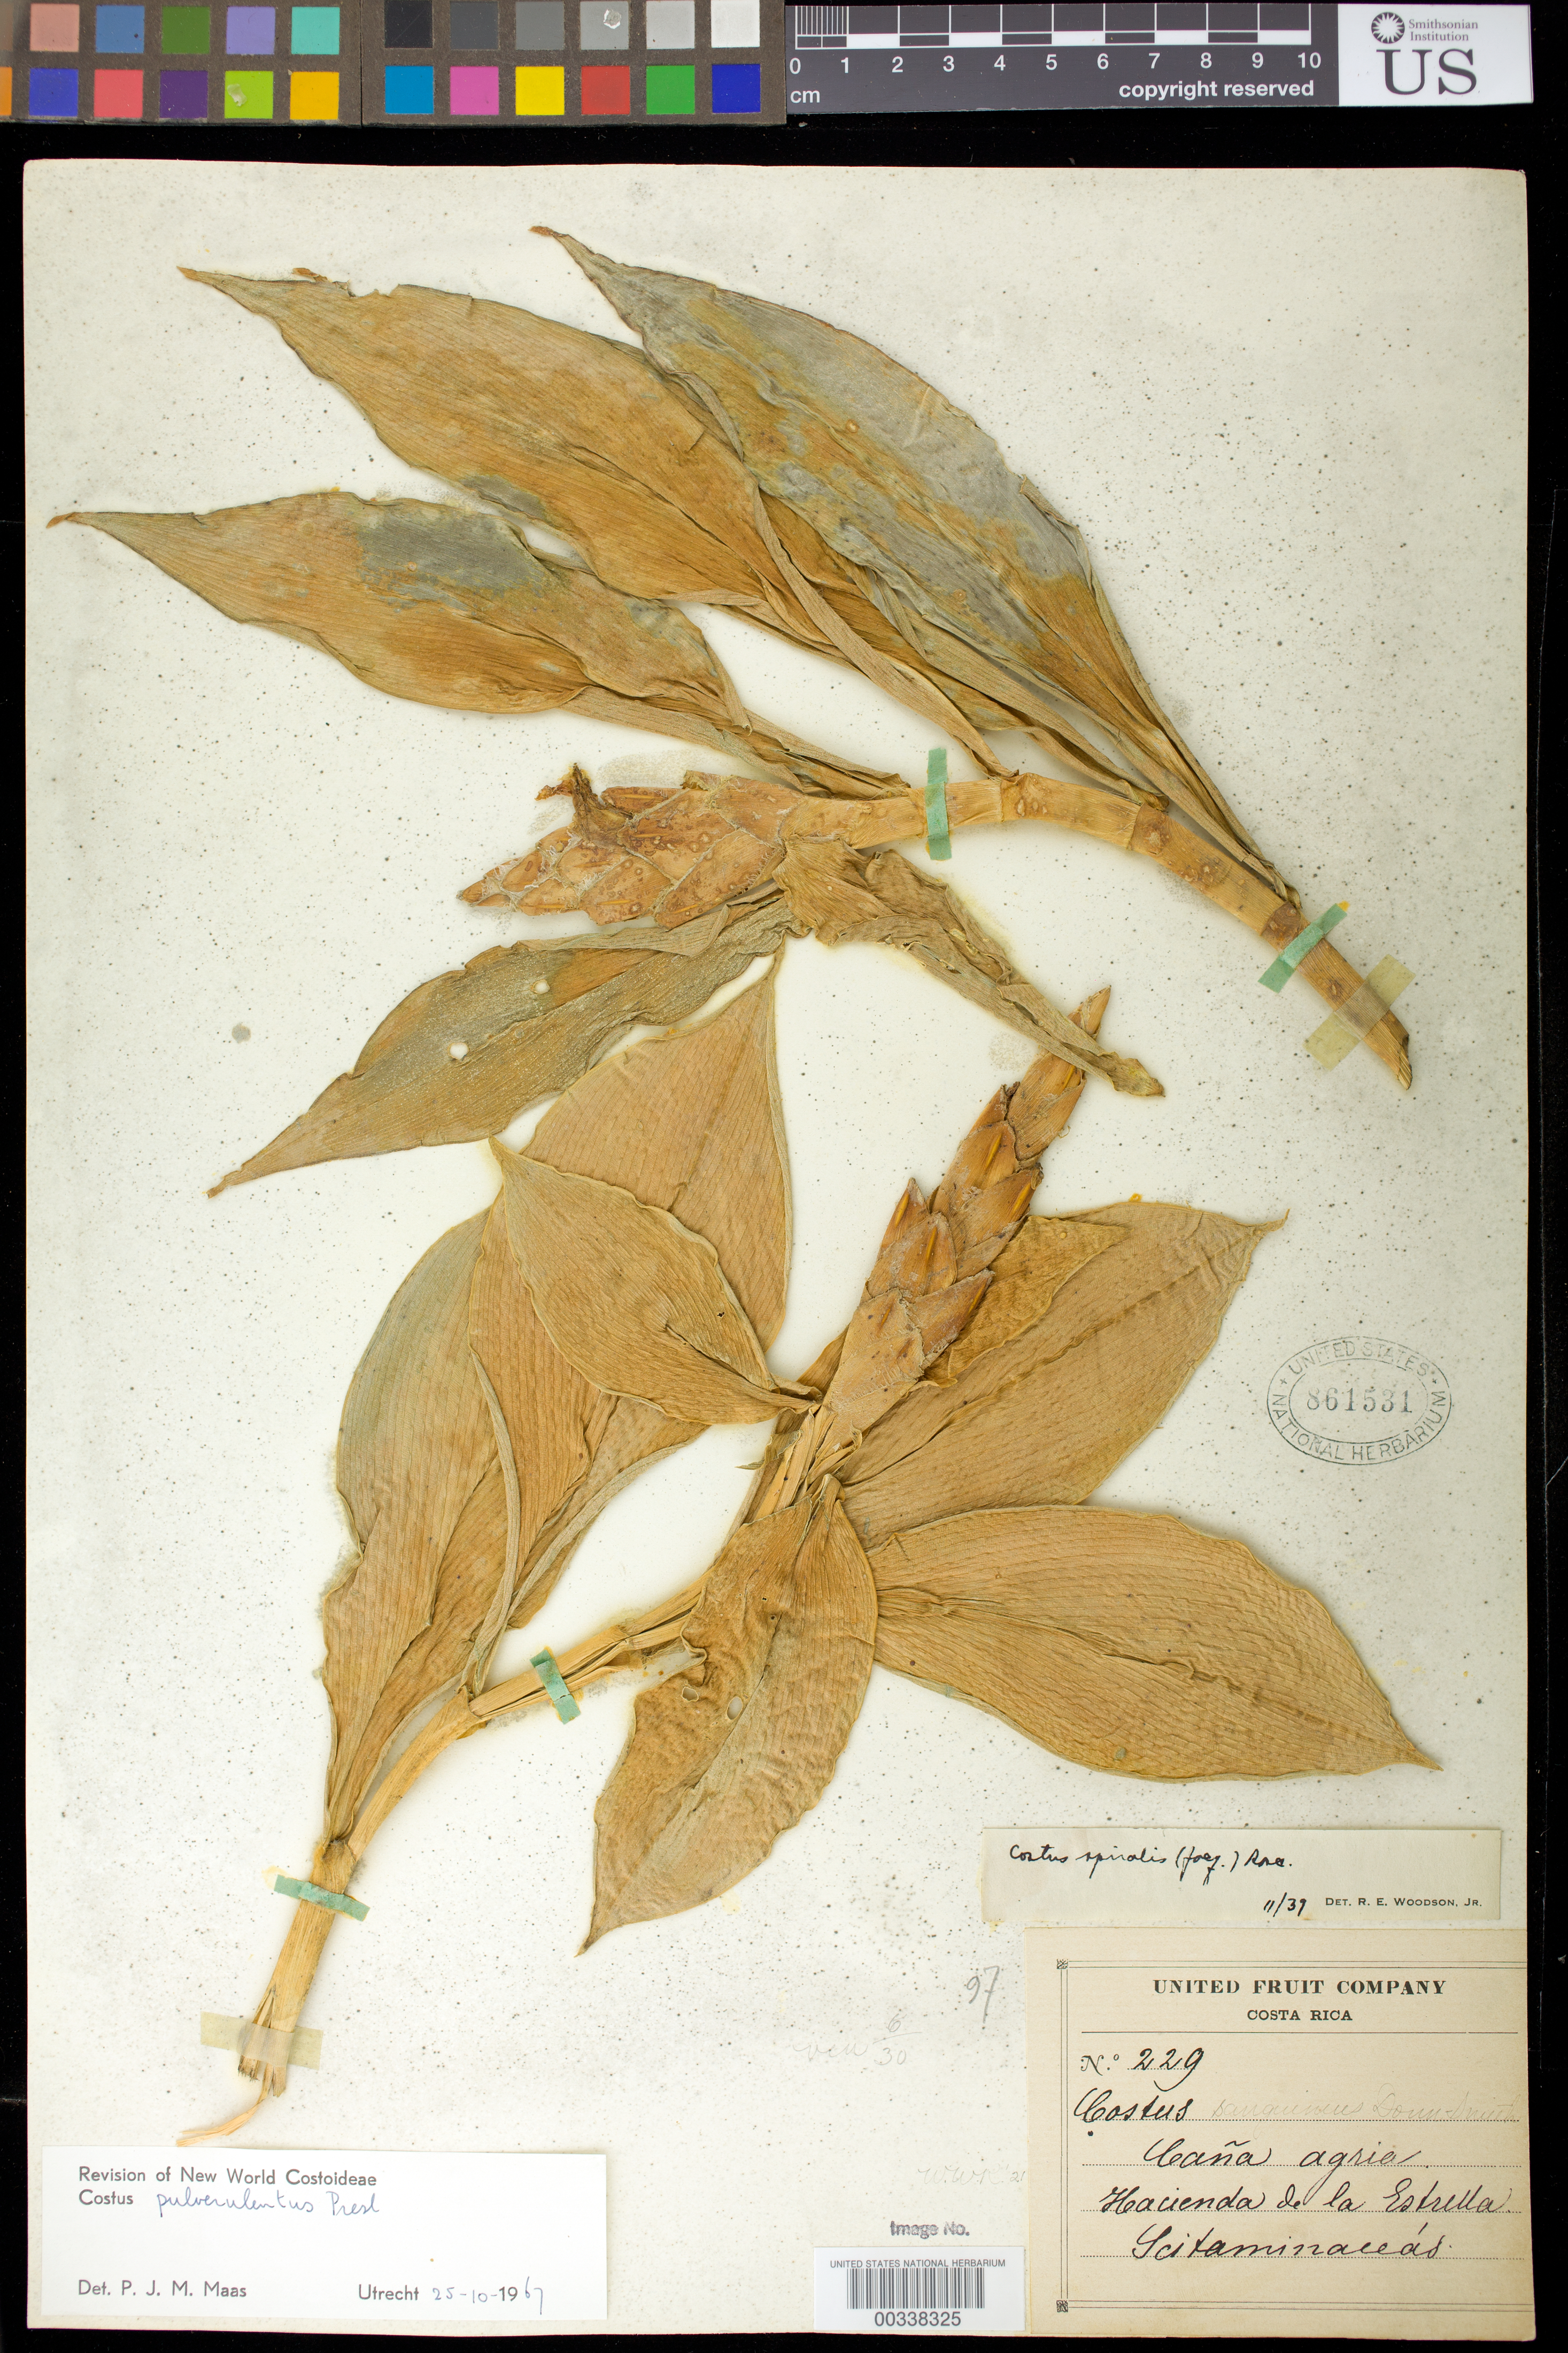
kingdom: Plantae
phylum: Tracheophyta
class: Liliopsida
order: Zingiberales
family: Costaceae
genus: Costus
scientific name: Costus pulverulentus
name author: C. Presl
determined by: Maas, Paul J. M.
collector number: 229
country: Costa Rica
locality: Hacienda de La Estrella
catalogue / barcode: US 861531